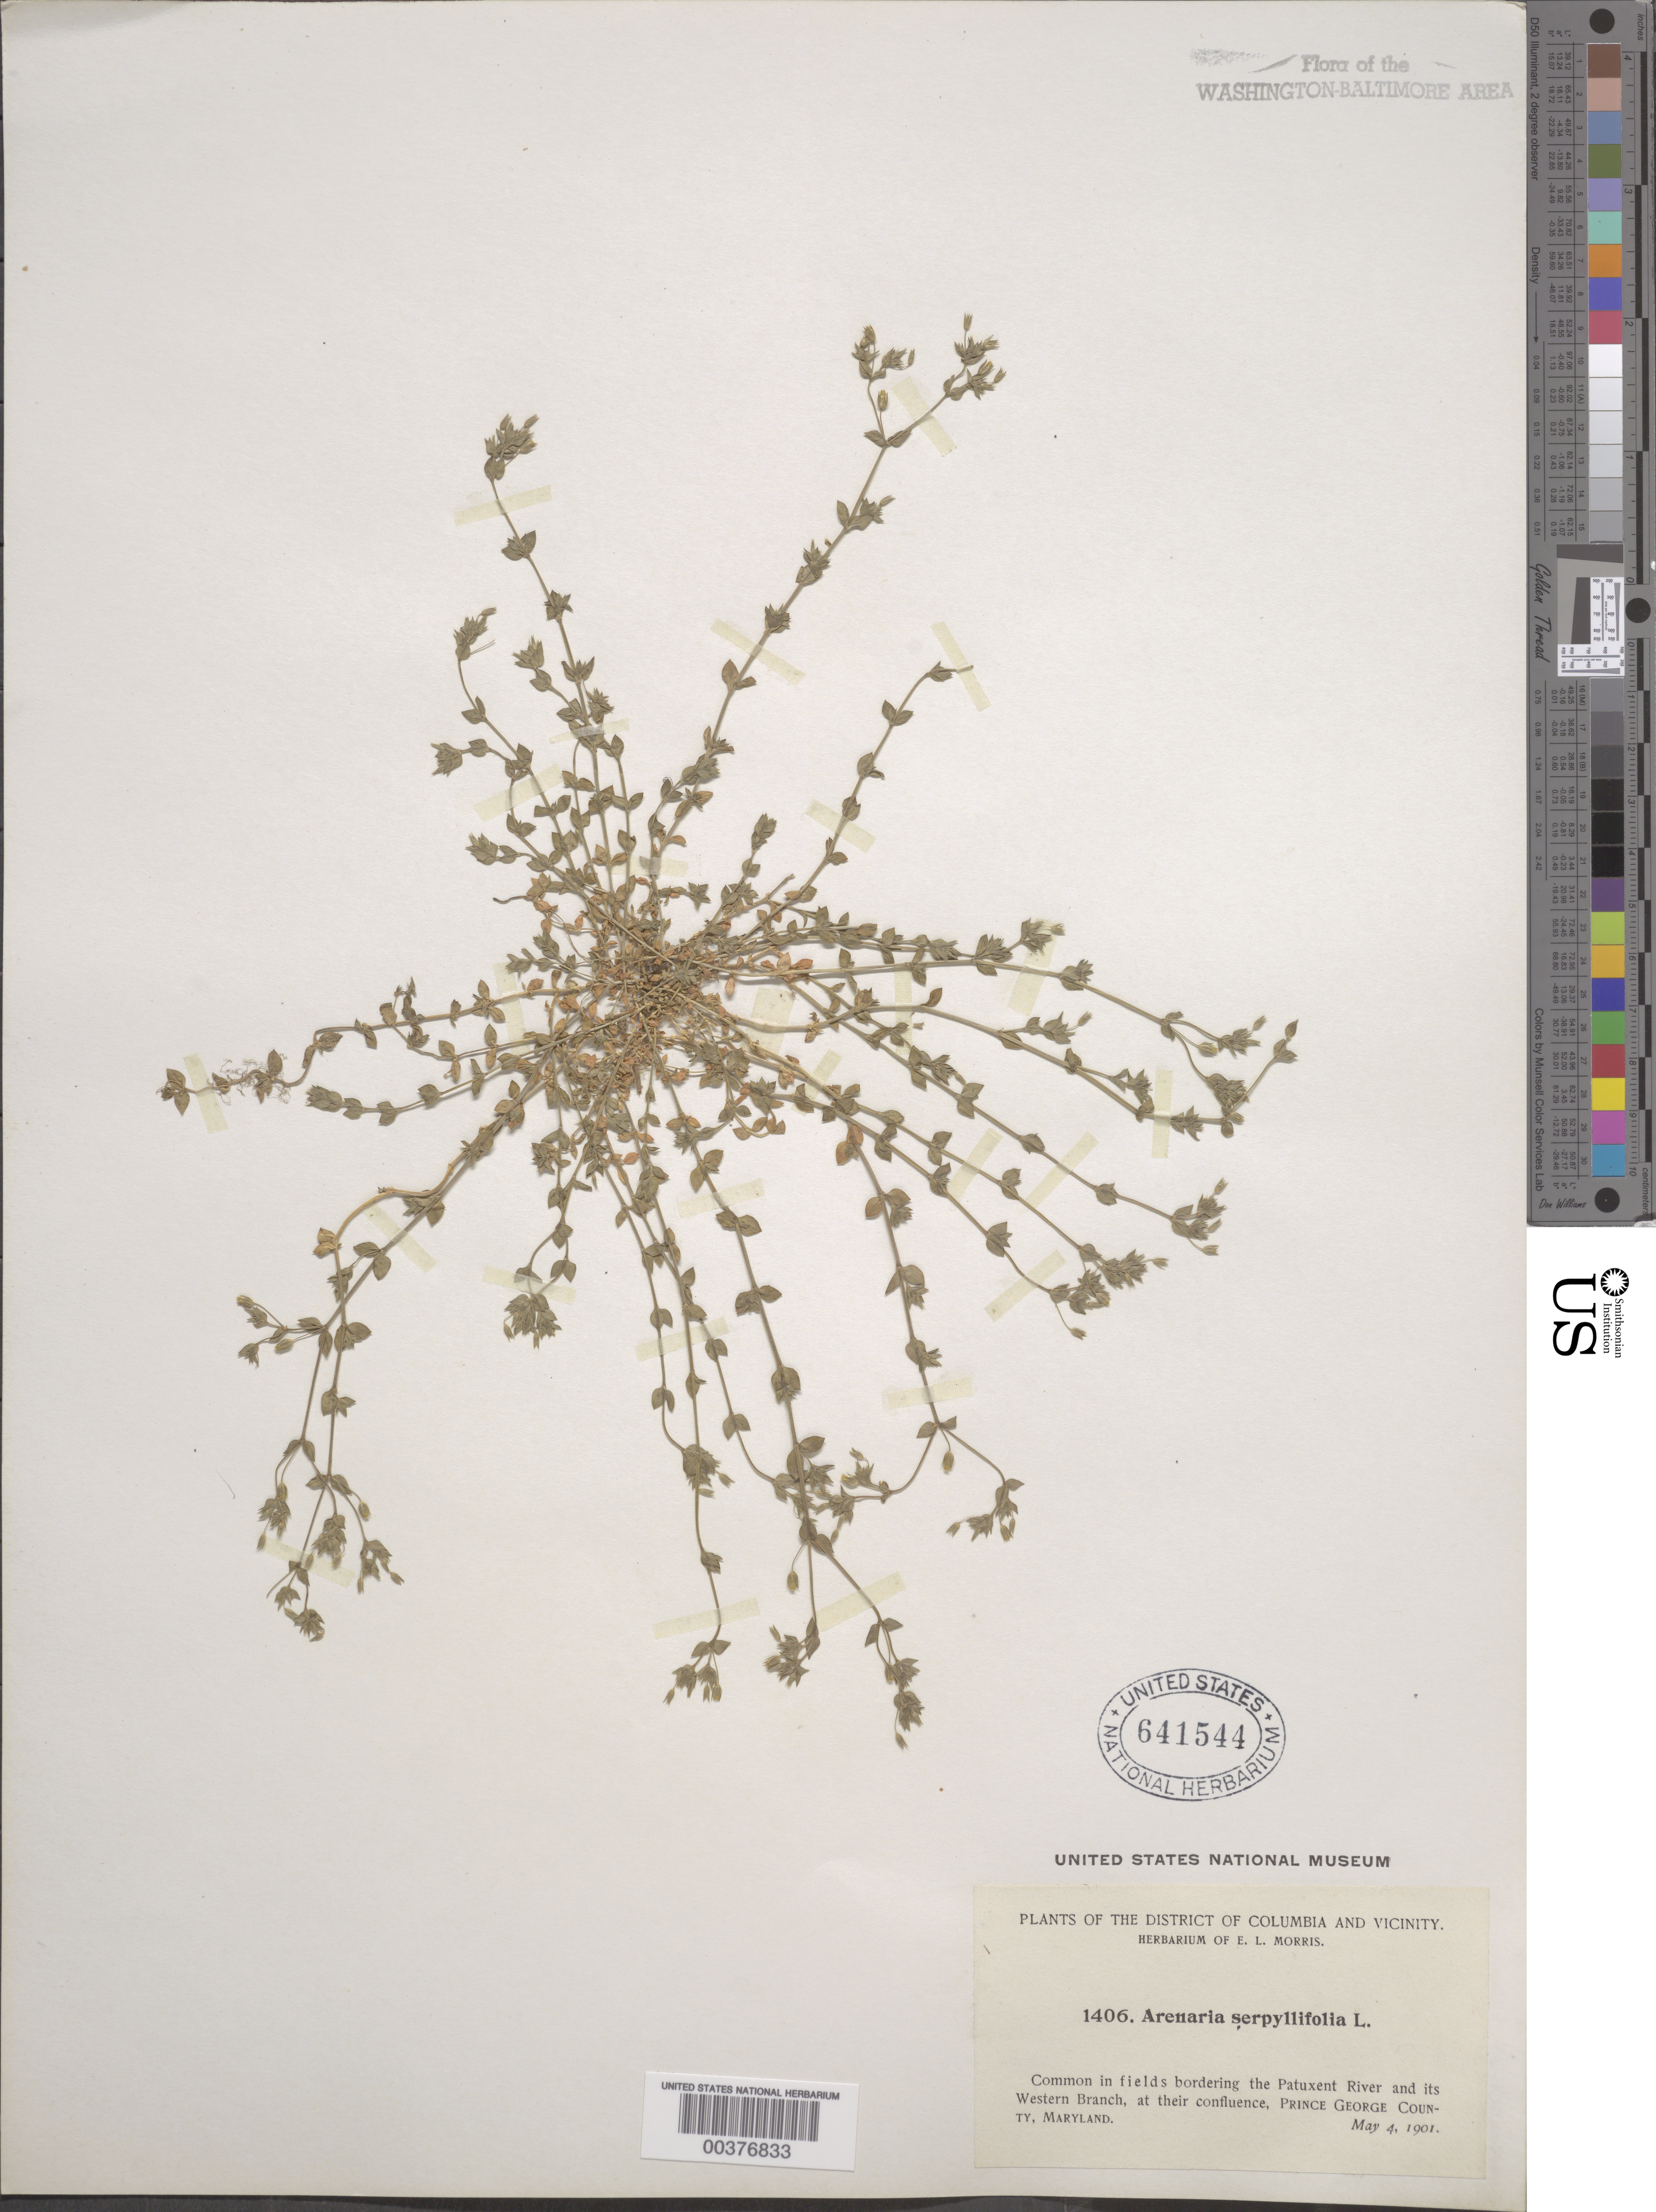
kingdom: Plantae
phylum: Tracheophyta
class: Magnoliopsida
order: Caryophyllales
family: Caryophyllaceae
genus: Arenaria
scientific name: Arenaria serpyllifolia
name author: L.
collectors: E. L. Morris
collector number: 1406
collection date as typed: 04 May 1901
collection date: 1901-05-04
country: United States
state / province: Maryland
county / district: Prince George's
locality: Patuxent River and Its western branch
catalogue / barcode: US 641544